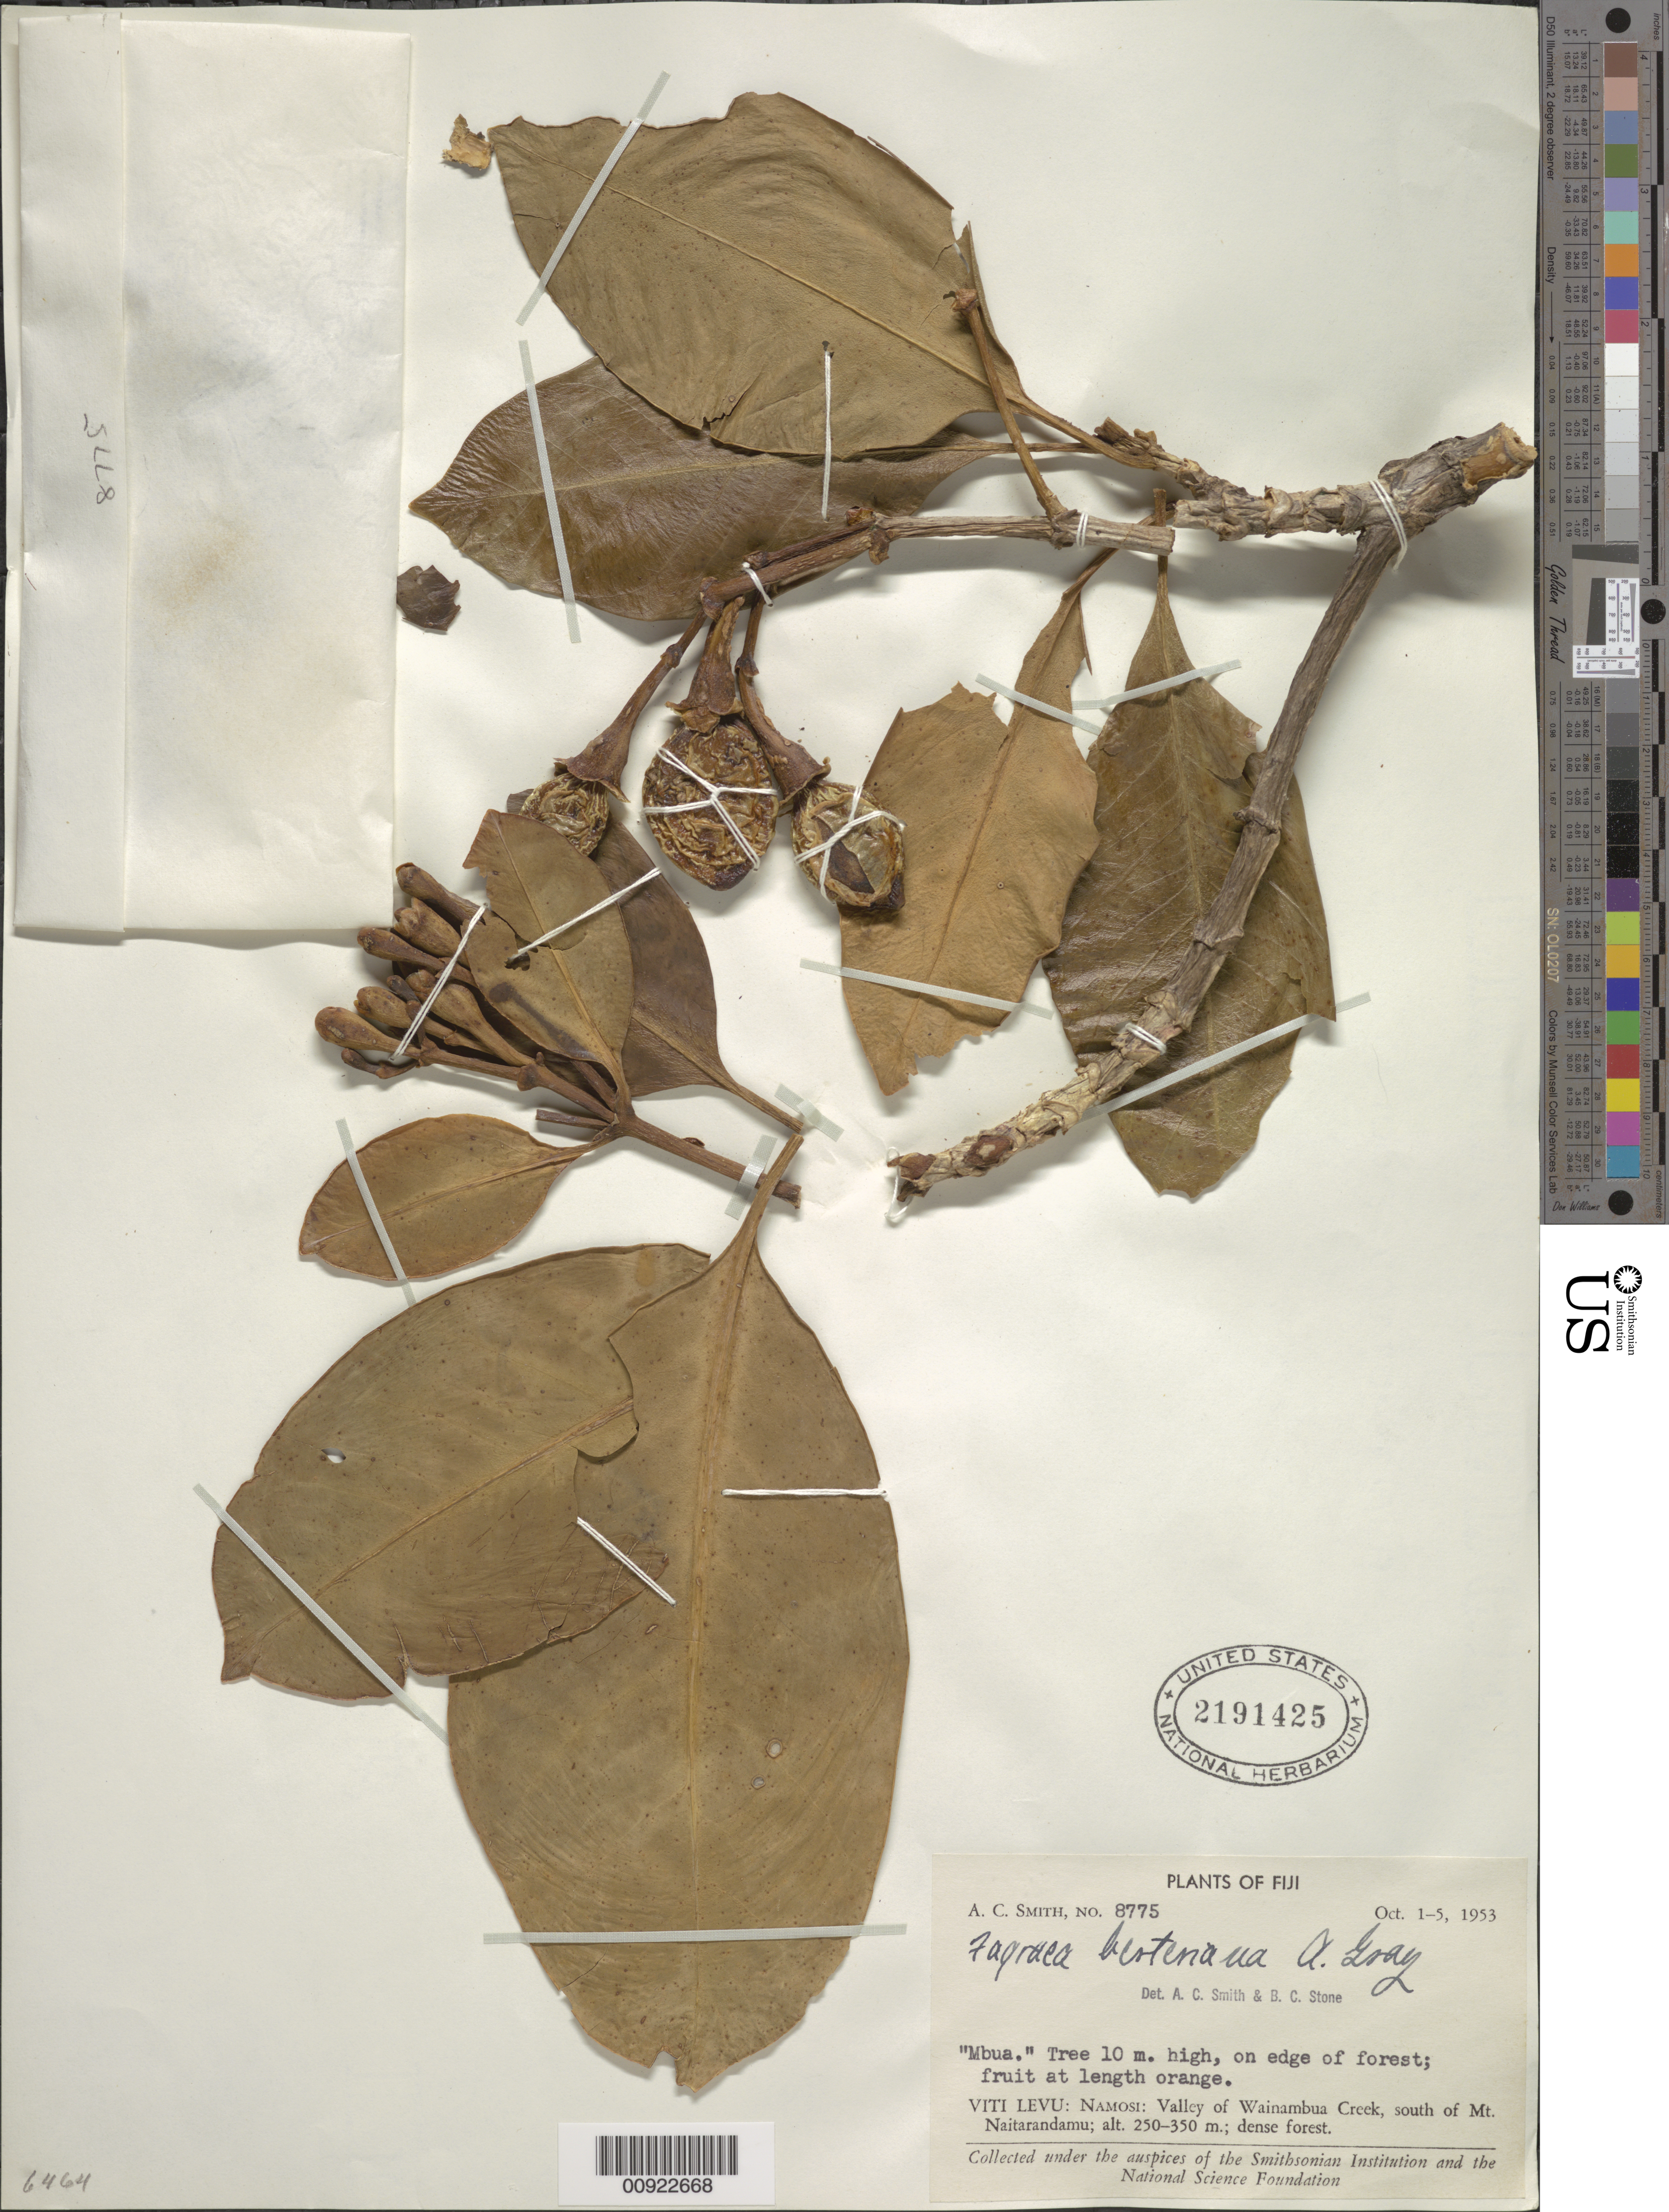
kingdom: Plantae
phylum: Tracheophyta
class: Magnoliopsida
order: Gentianales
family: Gentianaceae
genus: Fagraea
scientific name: Fagraea berteroana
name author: A. Gray ex Benth.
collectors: C. A. Smith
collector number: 8775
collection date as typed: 01 Oct 1953 to 05 Oct 1953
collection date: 1953-10-01/1953-10-05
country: Fiji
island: Viti Levu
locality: Namosi: Valley of Wainambua Creek, S of Mt. Naitarandamu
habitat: edge of forest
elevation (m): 250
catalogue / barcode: US 2191425